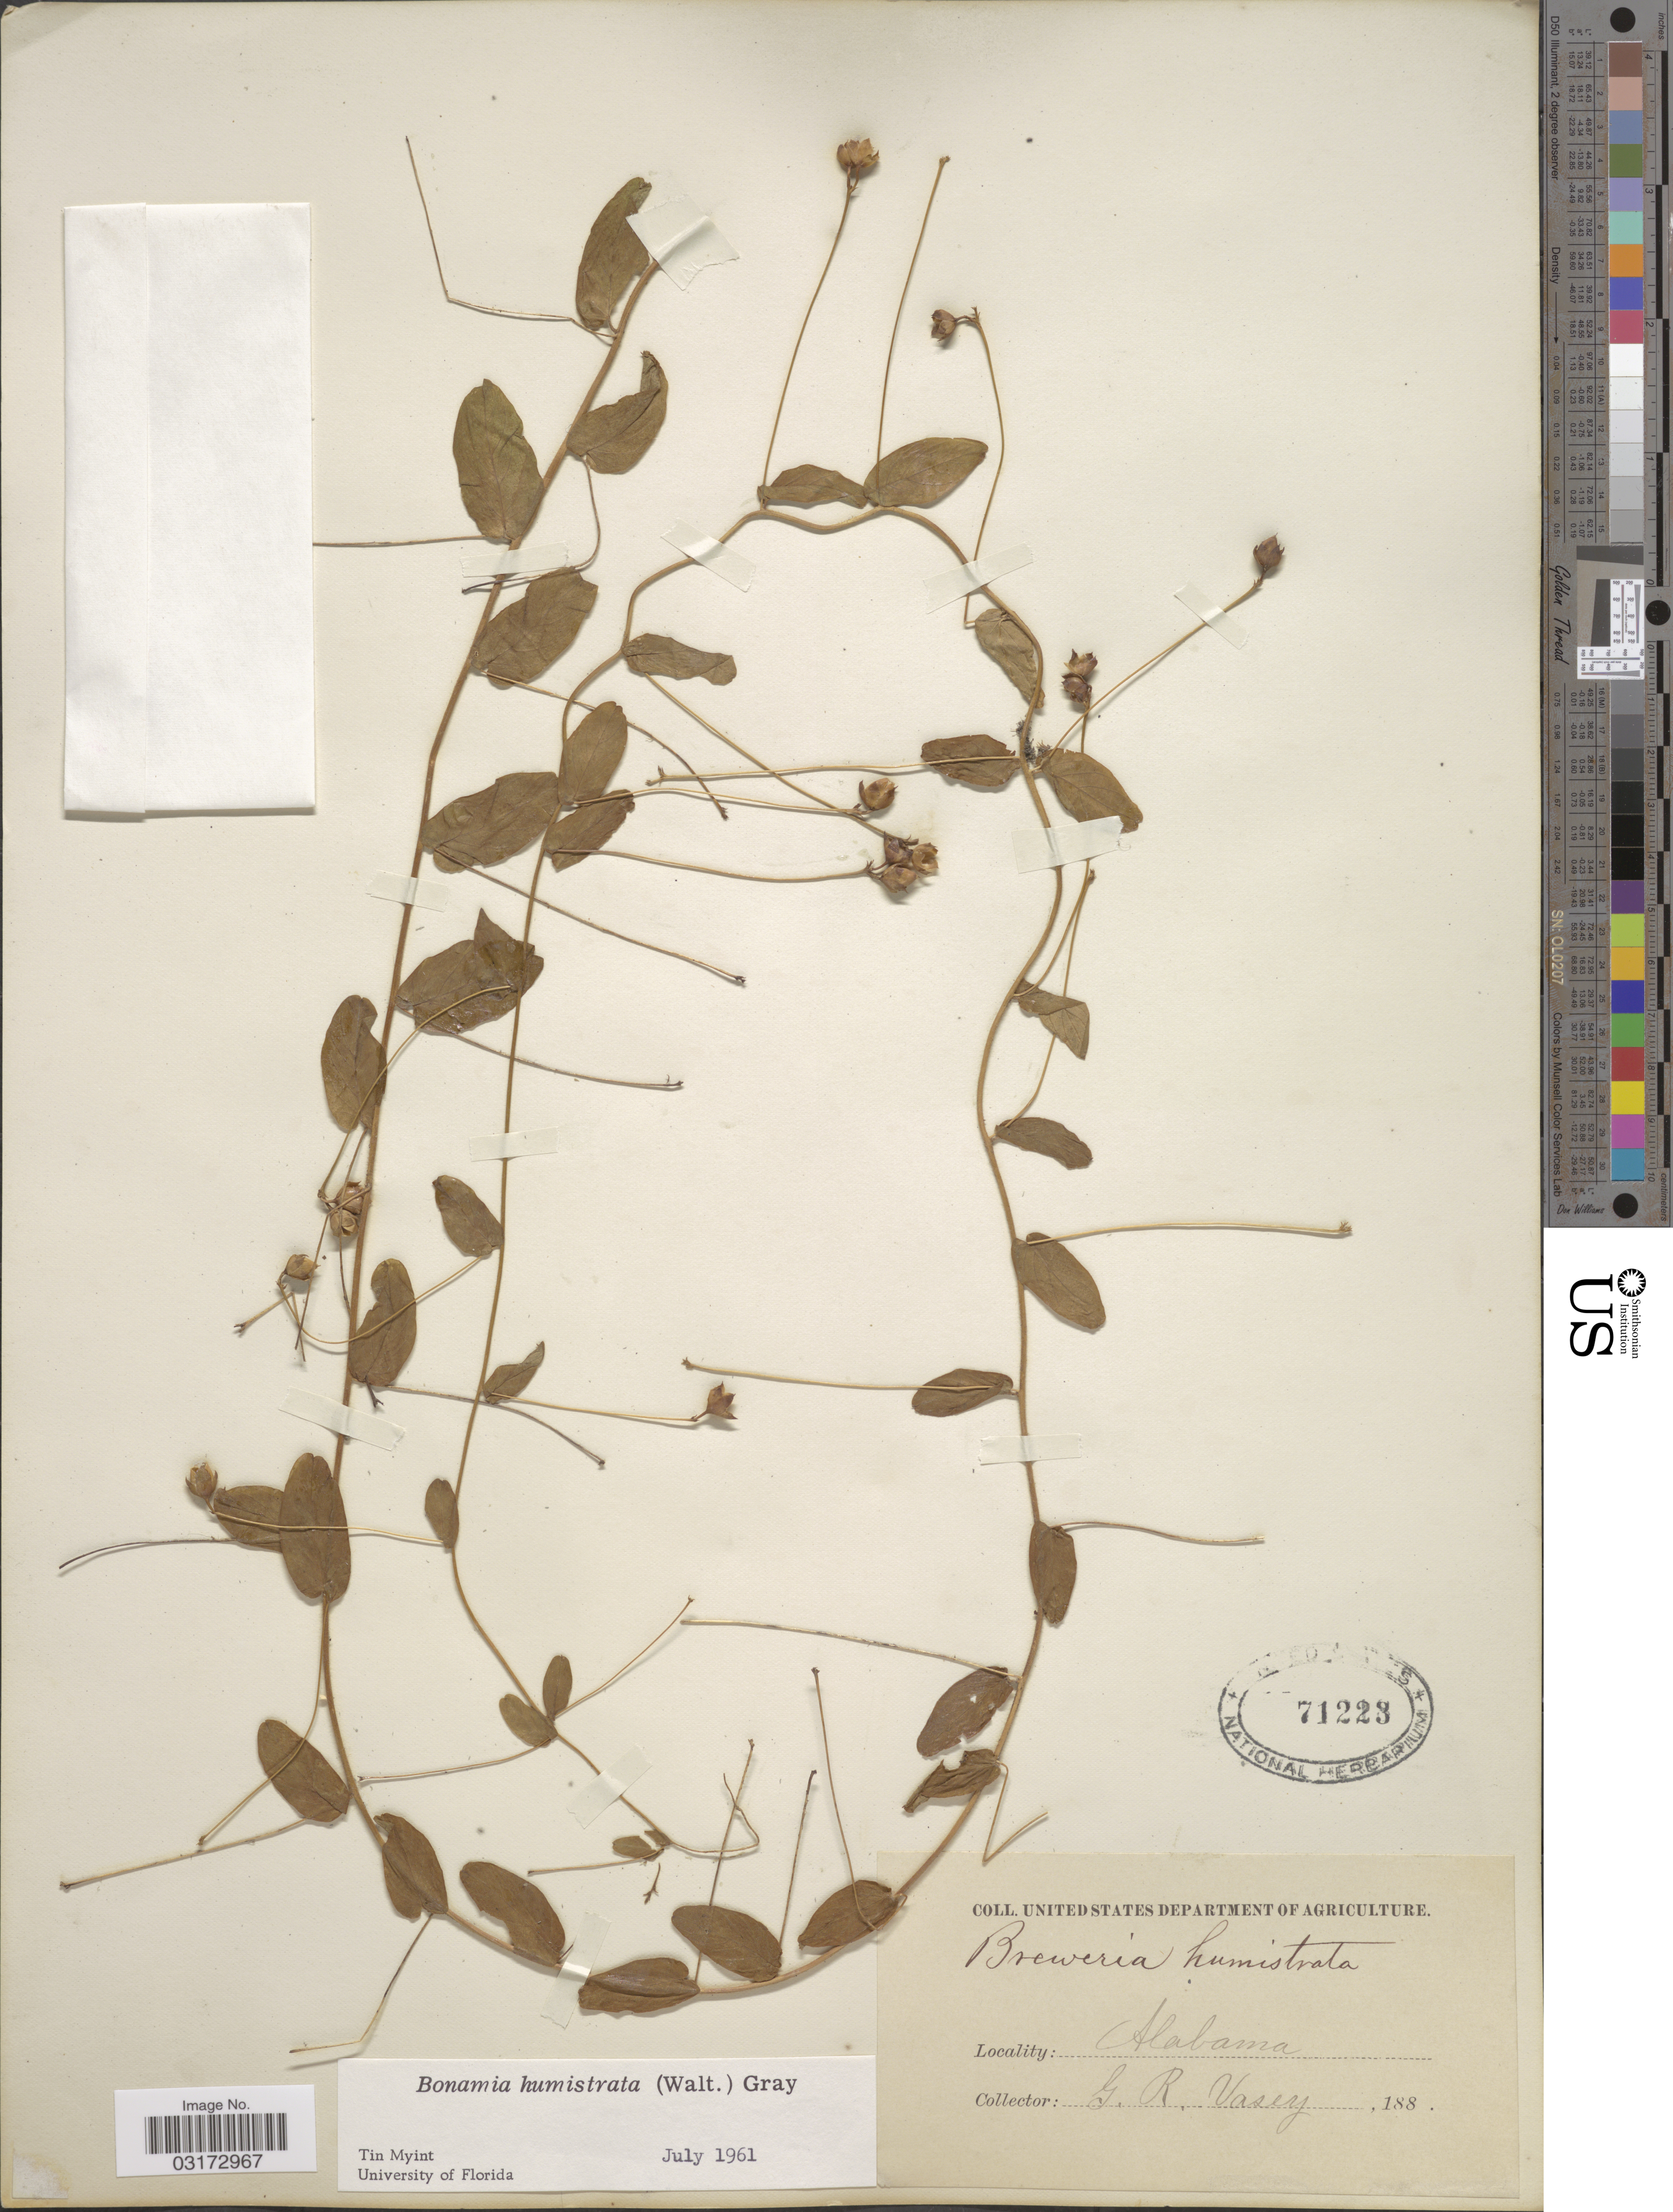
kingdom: Plantae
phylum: Tracheophyta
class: Magnoliopsida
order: Solanales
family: Convolvulaceae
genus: Stylisma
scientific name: Stylisma humistrata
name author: (Walter) Chapm.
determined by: Strong, Mark T., (BOT), Smithsonian Institution - National Museum of Natural History (UNITED STATES)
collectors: G. R. Vasey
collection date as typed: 188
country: United States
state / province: Alabama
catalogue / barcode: US 71223